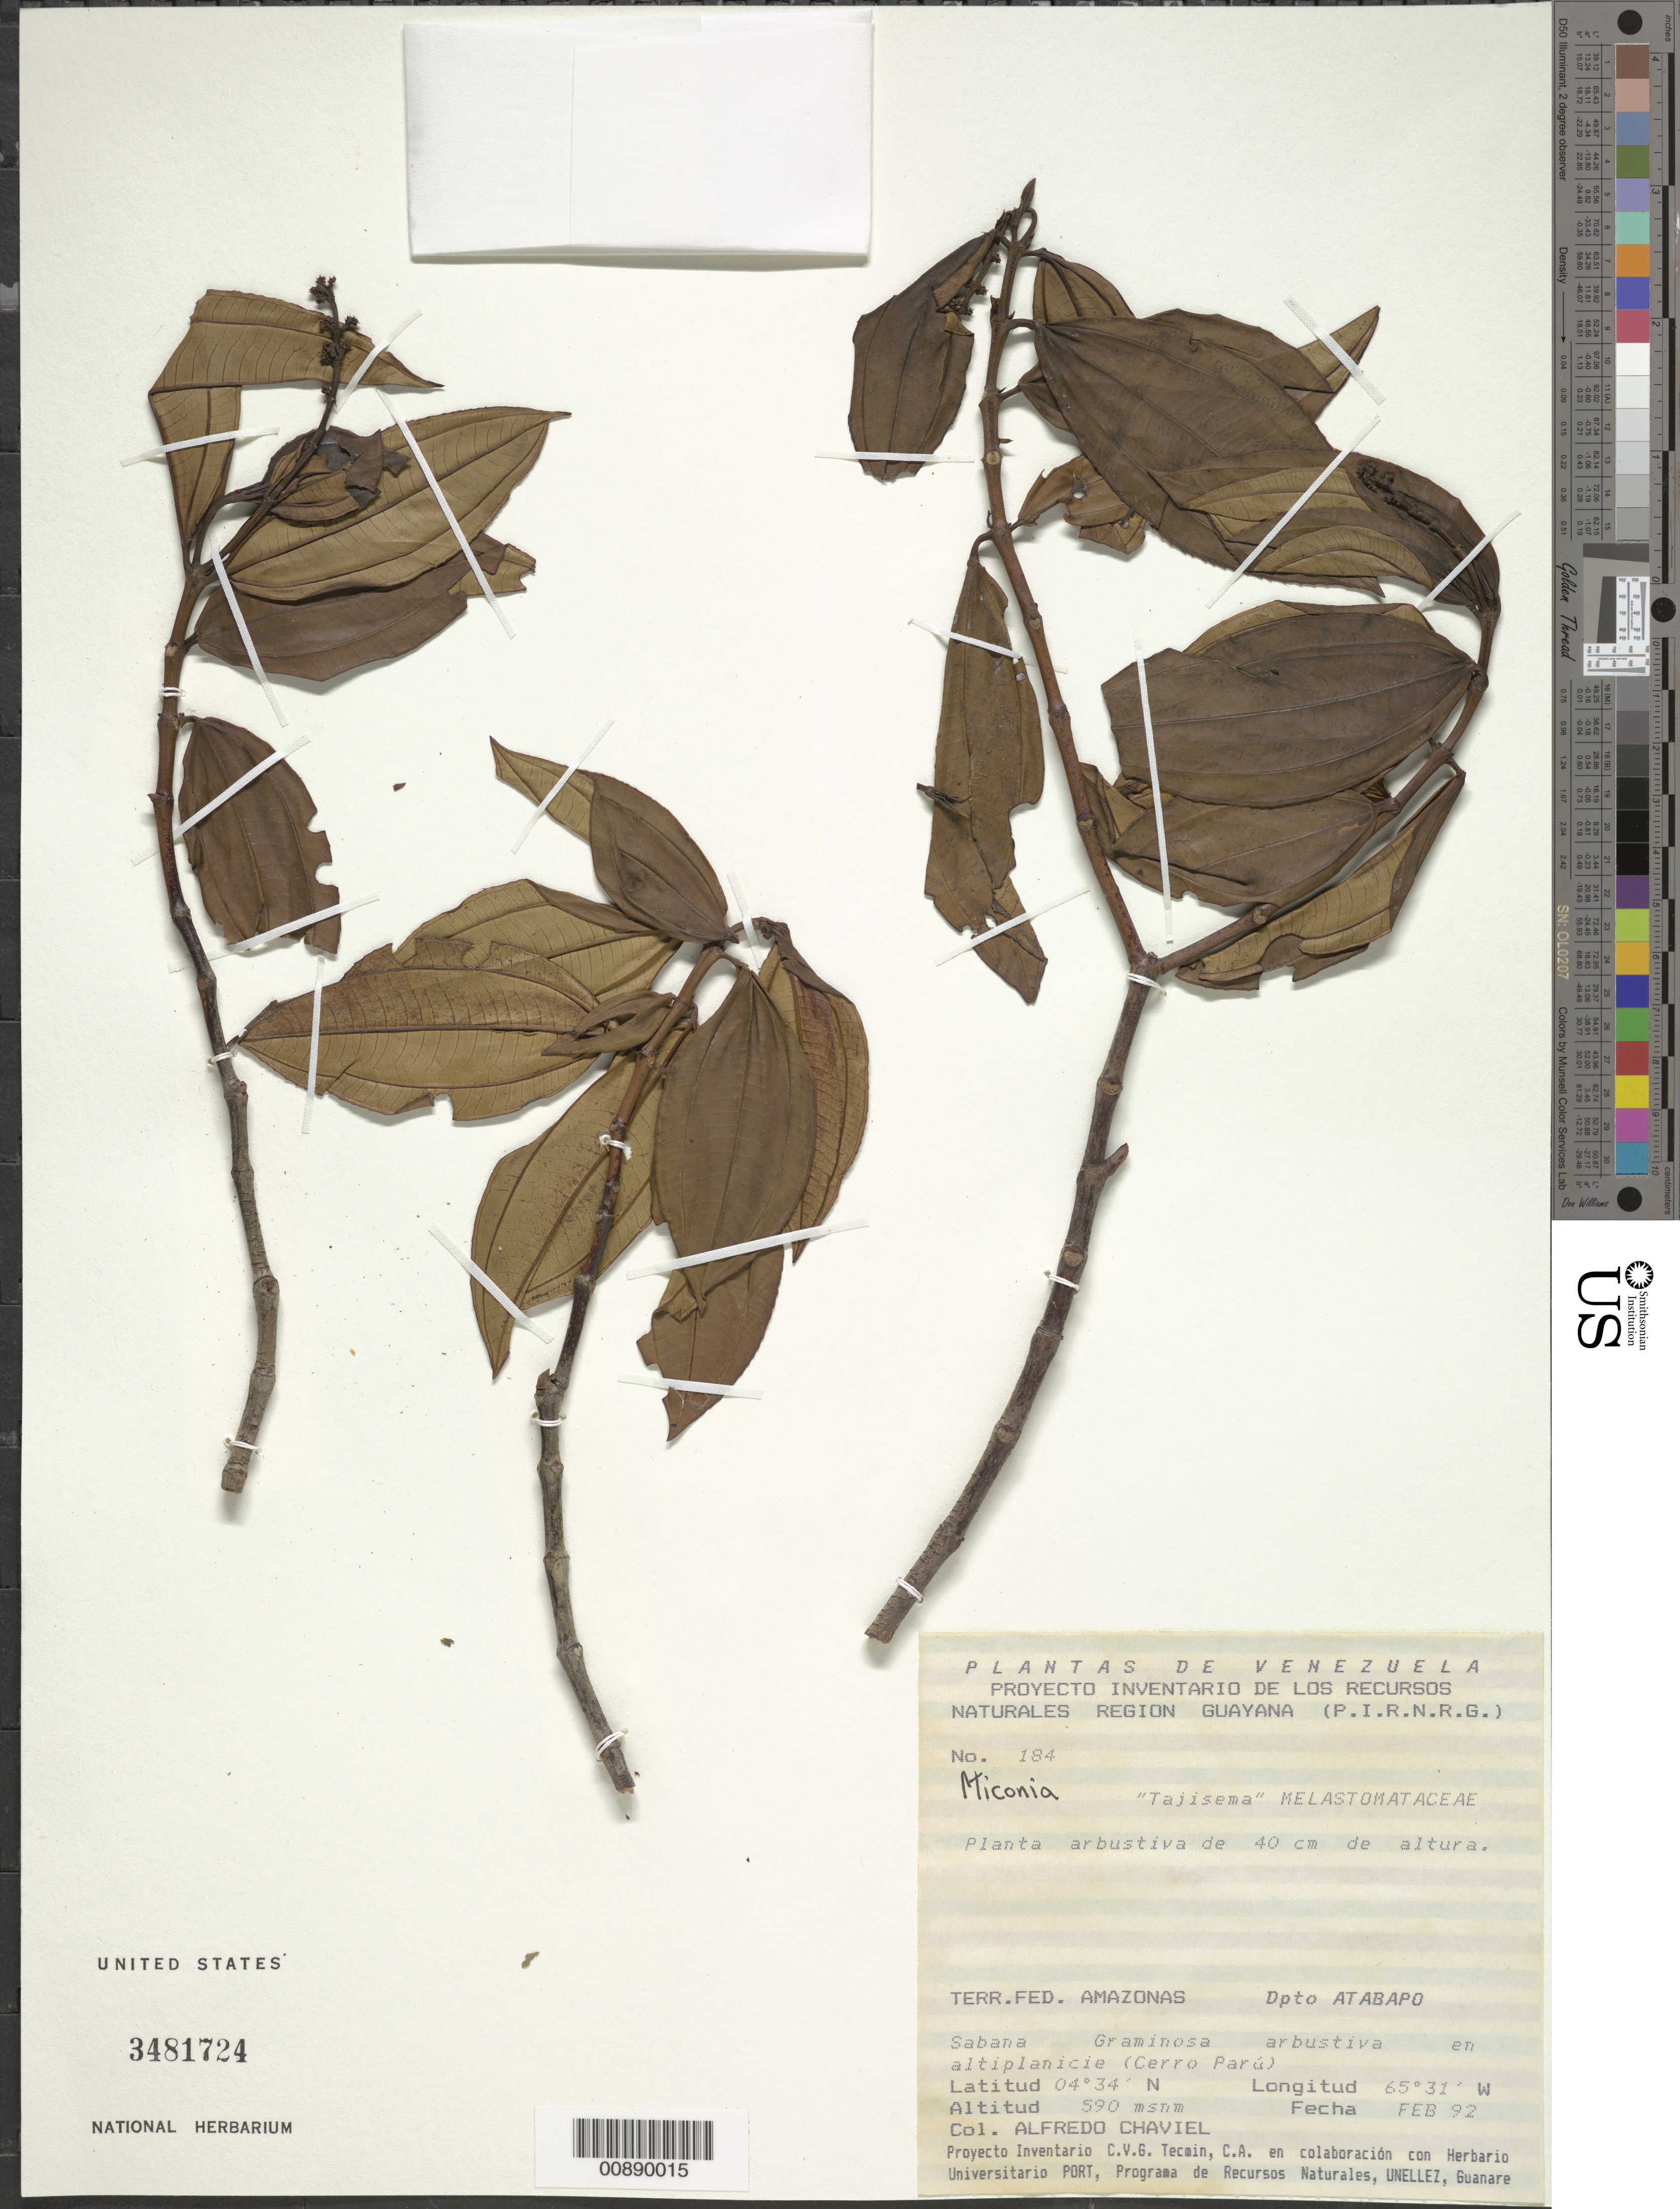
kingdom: Plantae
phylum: Tracheophyta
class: Magnoliopsida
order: Myrtales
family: Melastomataceae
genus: Miconia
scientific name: Miconia sp.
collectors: A. Chaviel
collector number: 184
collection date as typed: Feb-92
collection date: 1992-02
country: Venezuela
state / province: Amazonas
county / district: Atabapo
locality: Cerro Parú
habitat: Sabana graminosa arbustiva en altiplanicie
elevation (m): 590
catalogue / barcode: US 3481724